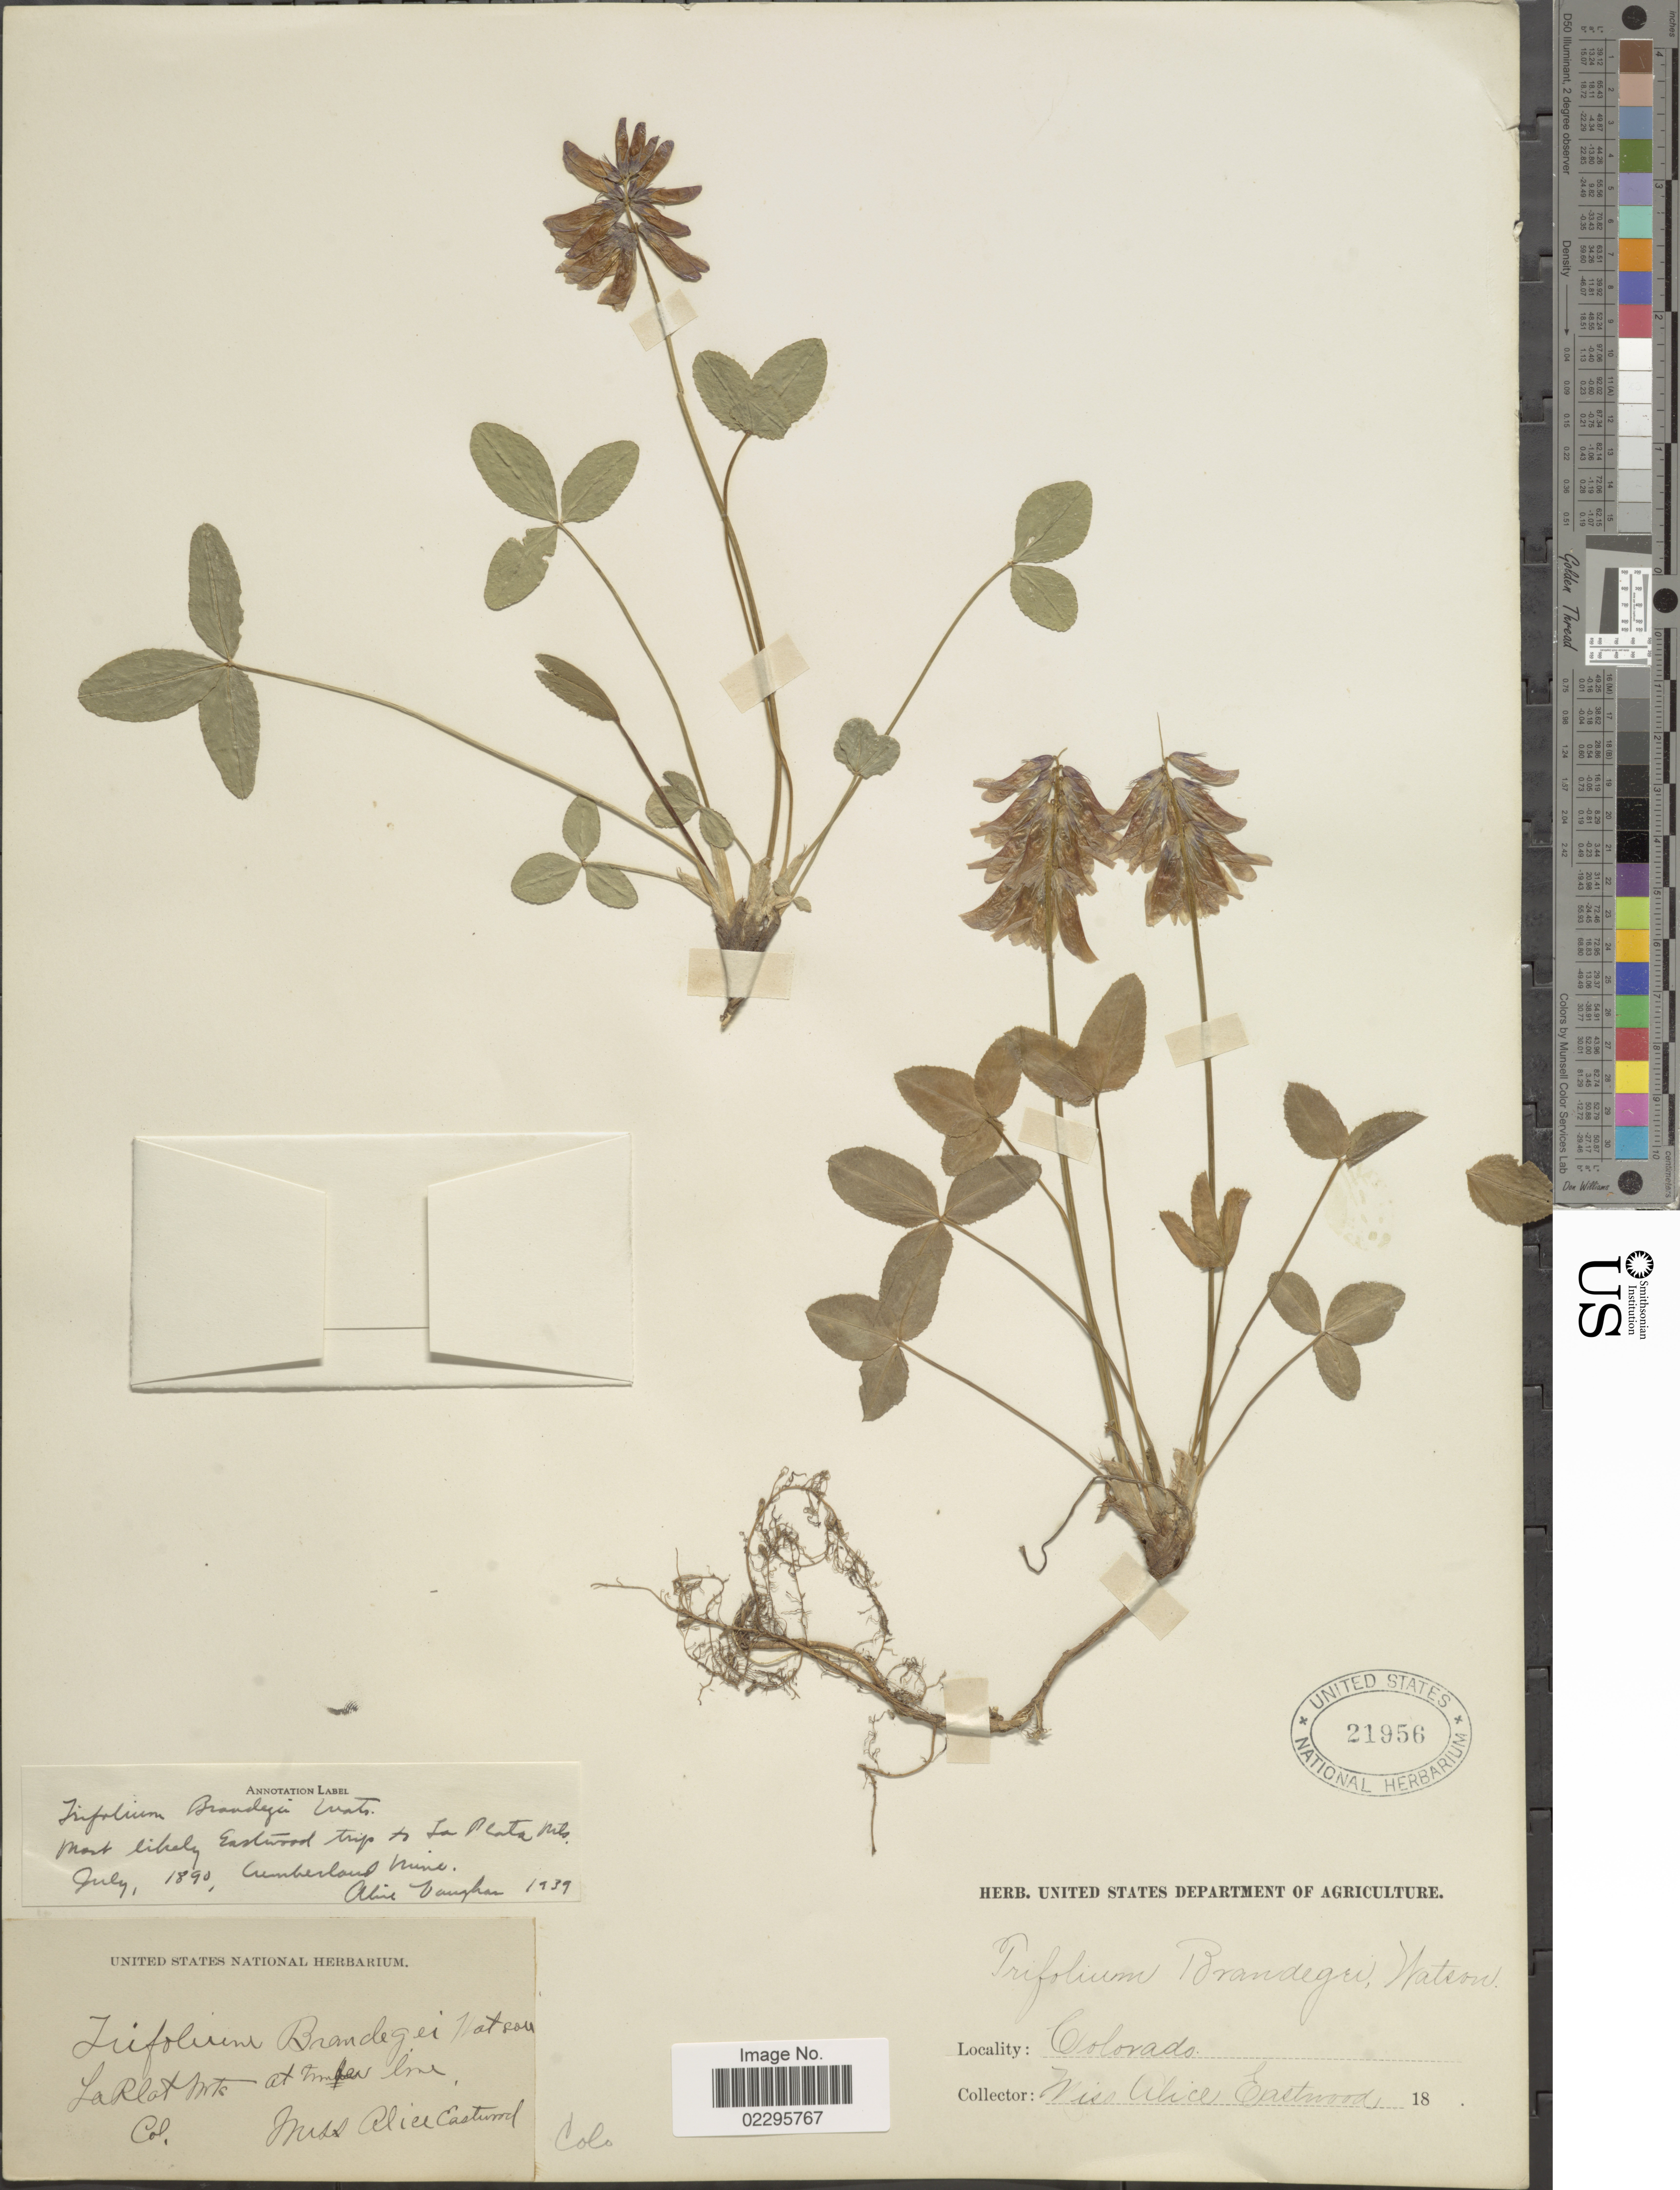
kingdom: Plantae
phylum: Tracheophyta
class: Magnoliopsida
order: Fabales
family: Fabaceae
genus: Trifolium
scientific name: Trifolium brandegei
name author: S. Watson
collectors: A. Eastwood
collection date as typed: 18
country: United States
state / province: Colorado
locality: La Plata Mts at miner line, (most likely Eastwood trip to La Plata Mts., Cumberland Mine)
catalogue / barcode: US 21956